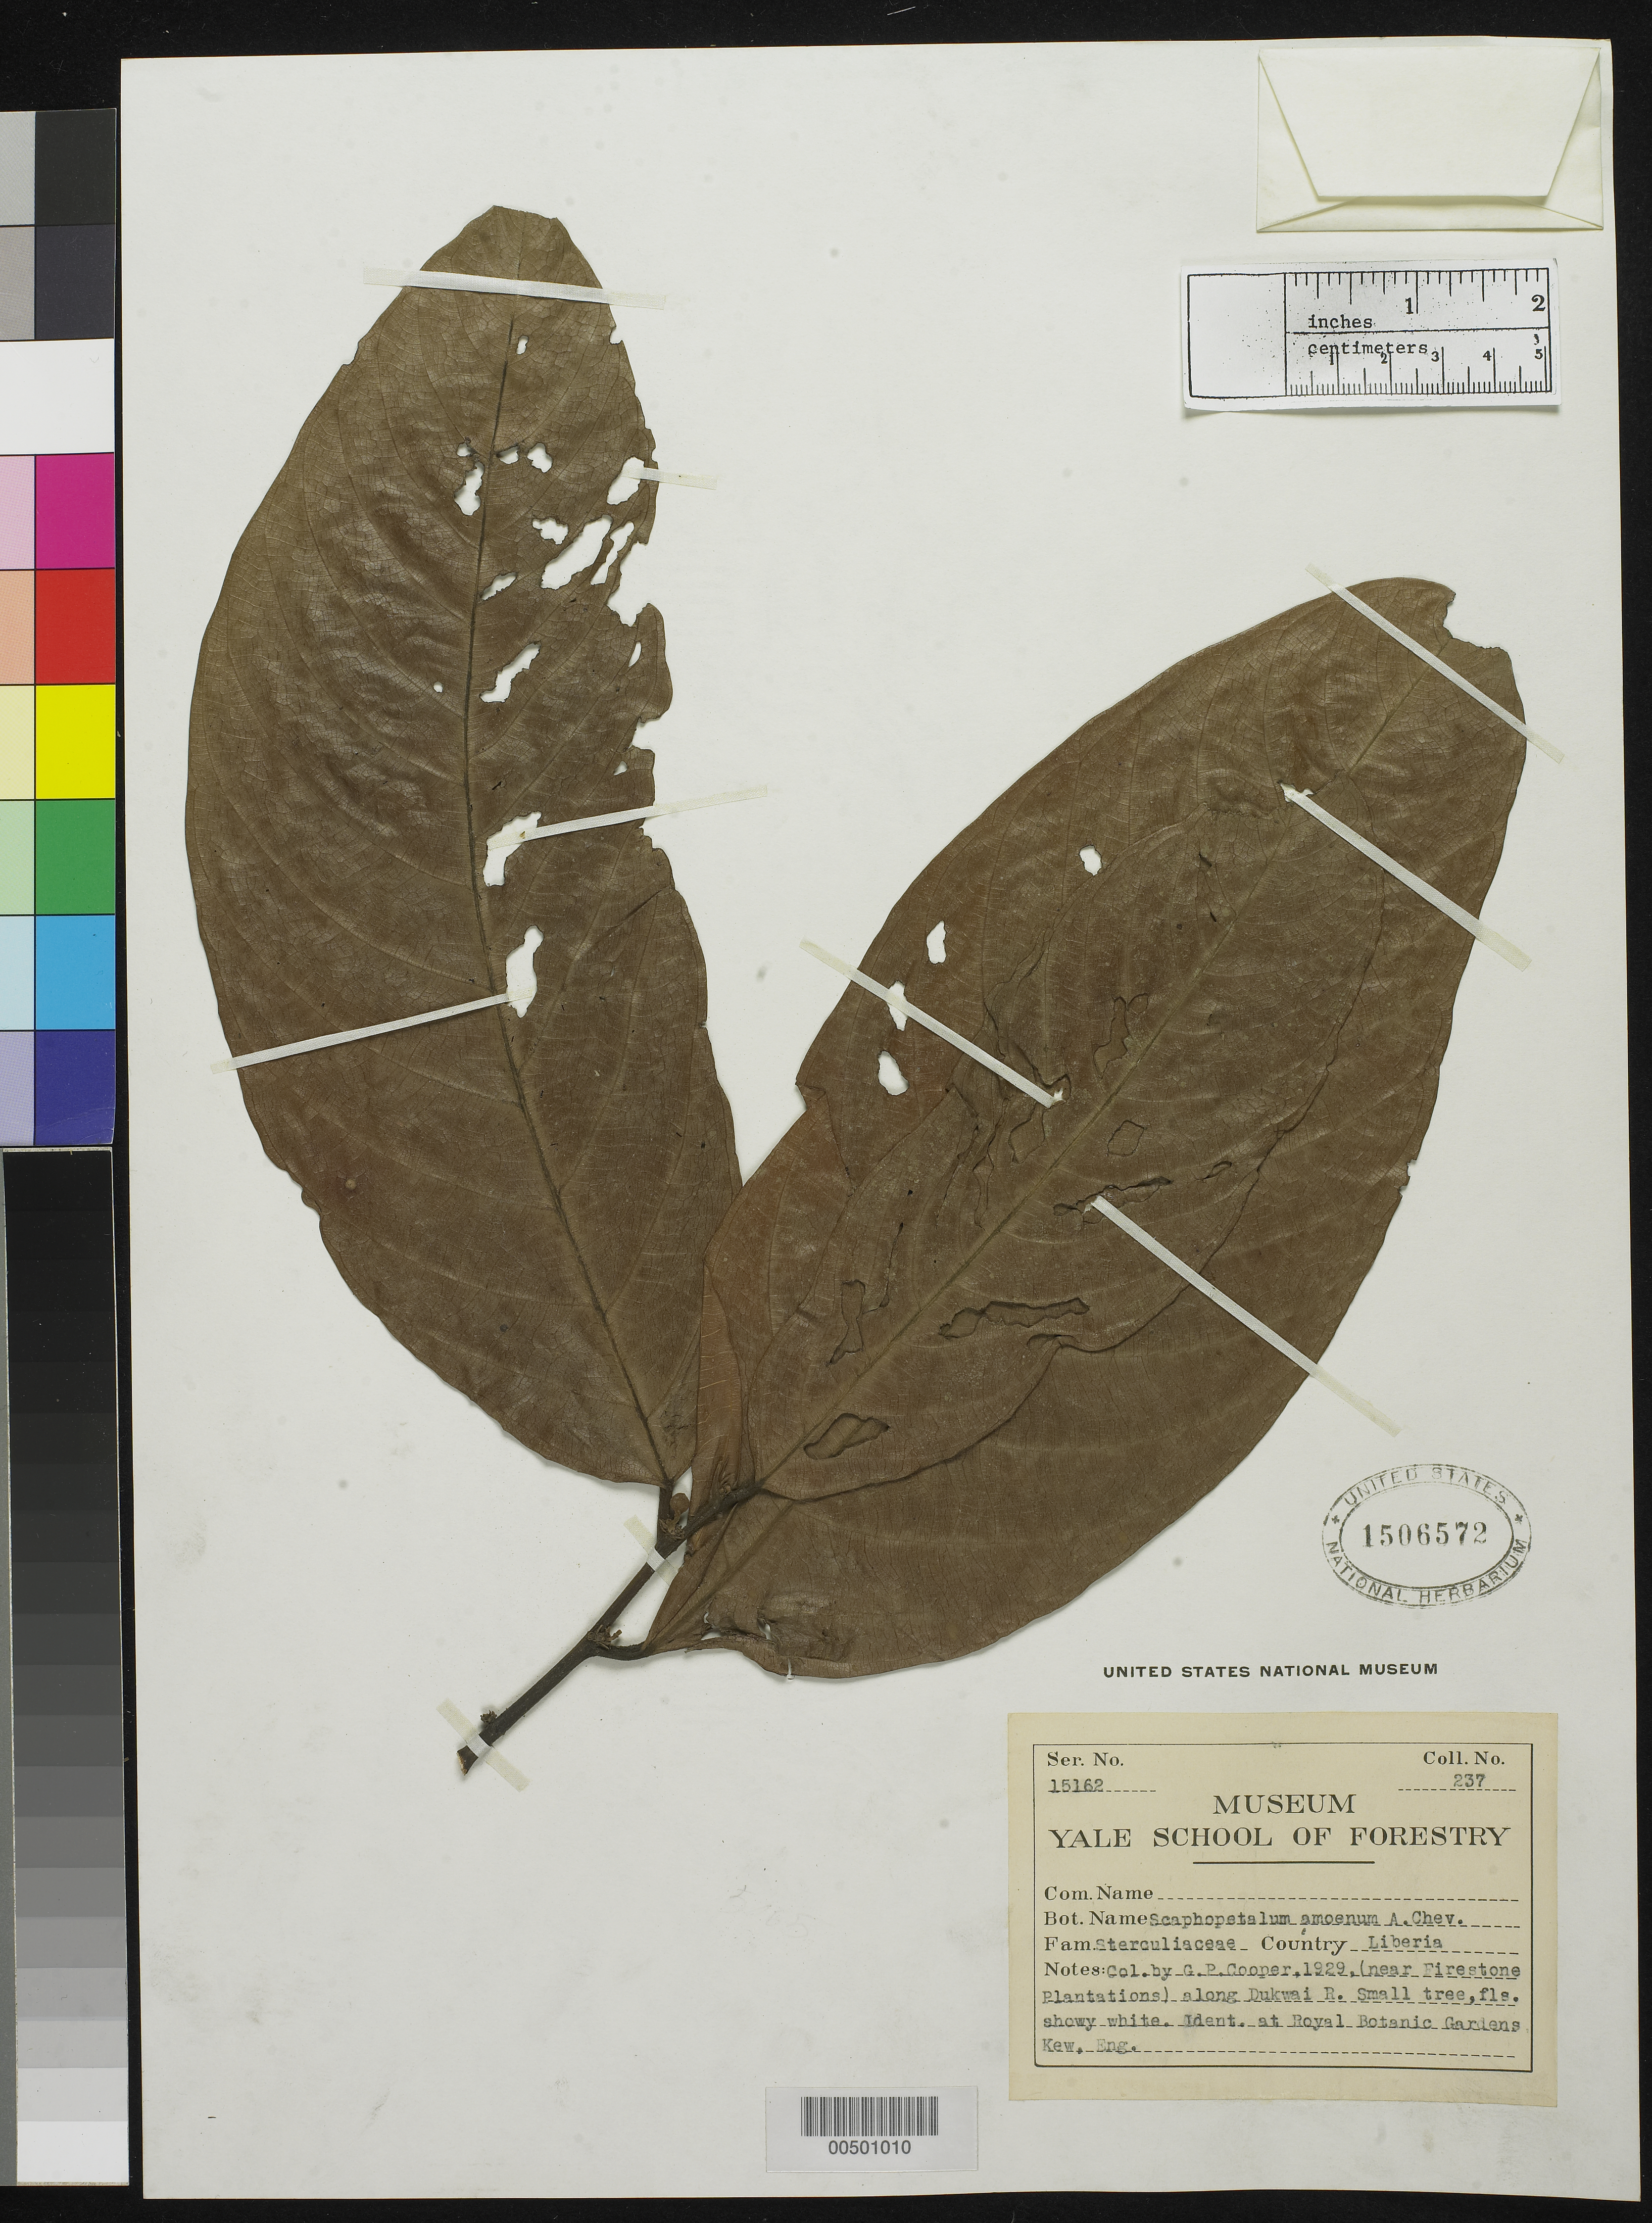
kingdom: Plantae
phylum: Tracheophyta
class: Magnoliopsida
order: Malvales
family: Malvaceae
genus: Scaphopetalum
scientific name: Scaphopetalum amoenum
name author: A. Chev.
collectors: G. Cooper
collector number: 237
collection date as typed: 1929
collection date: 1929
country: Liberia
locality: Along Dukwai River (from vicinity of Firestone Plantations)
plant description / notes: Common name: Bah, Bleh; MAD, US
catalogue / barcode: US 1506572